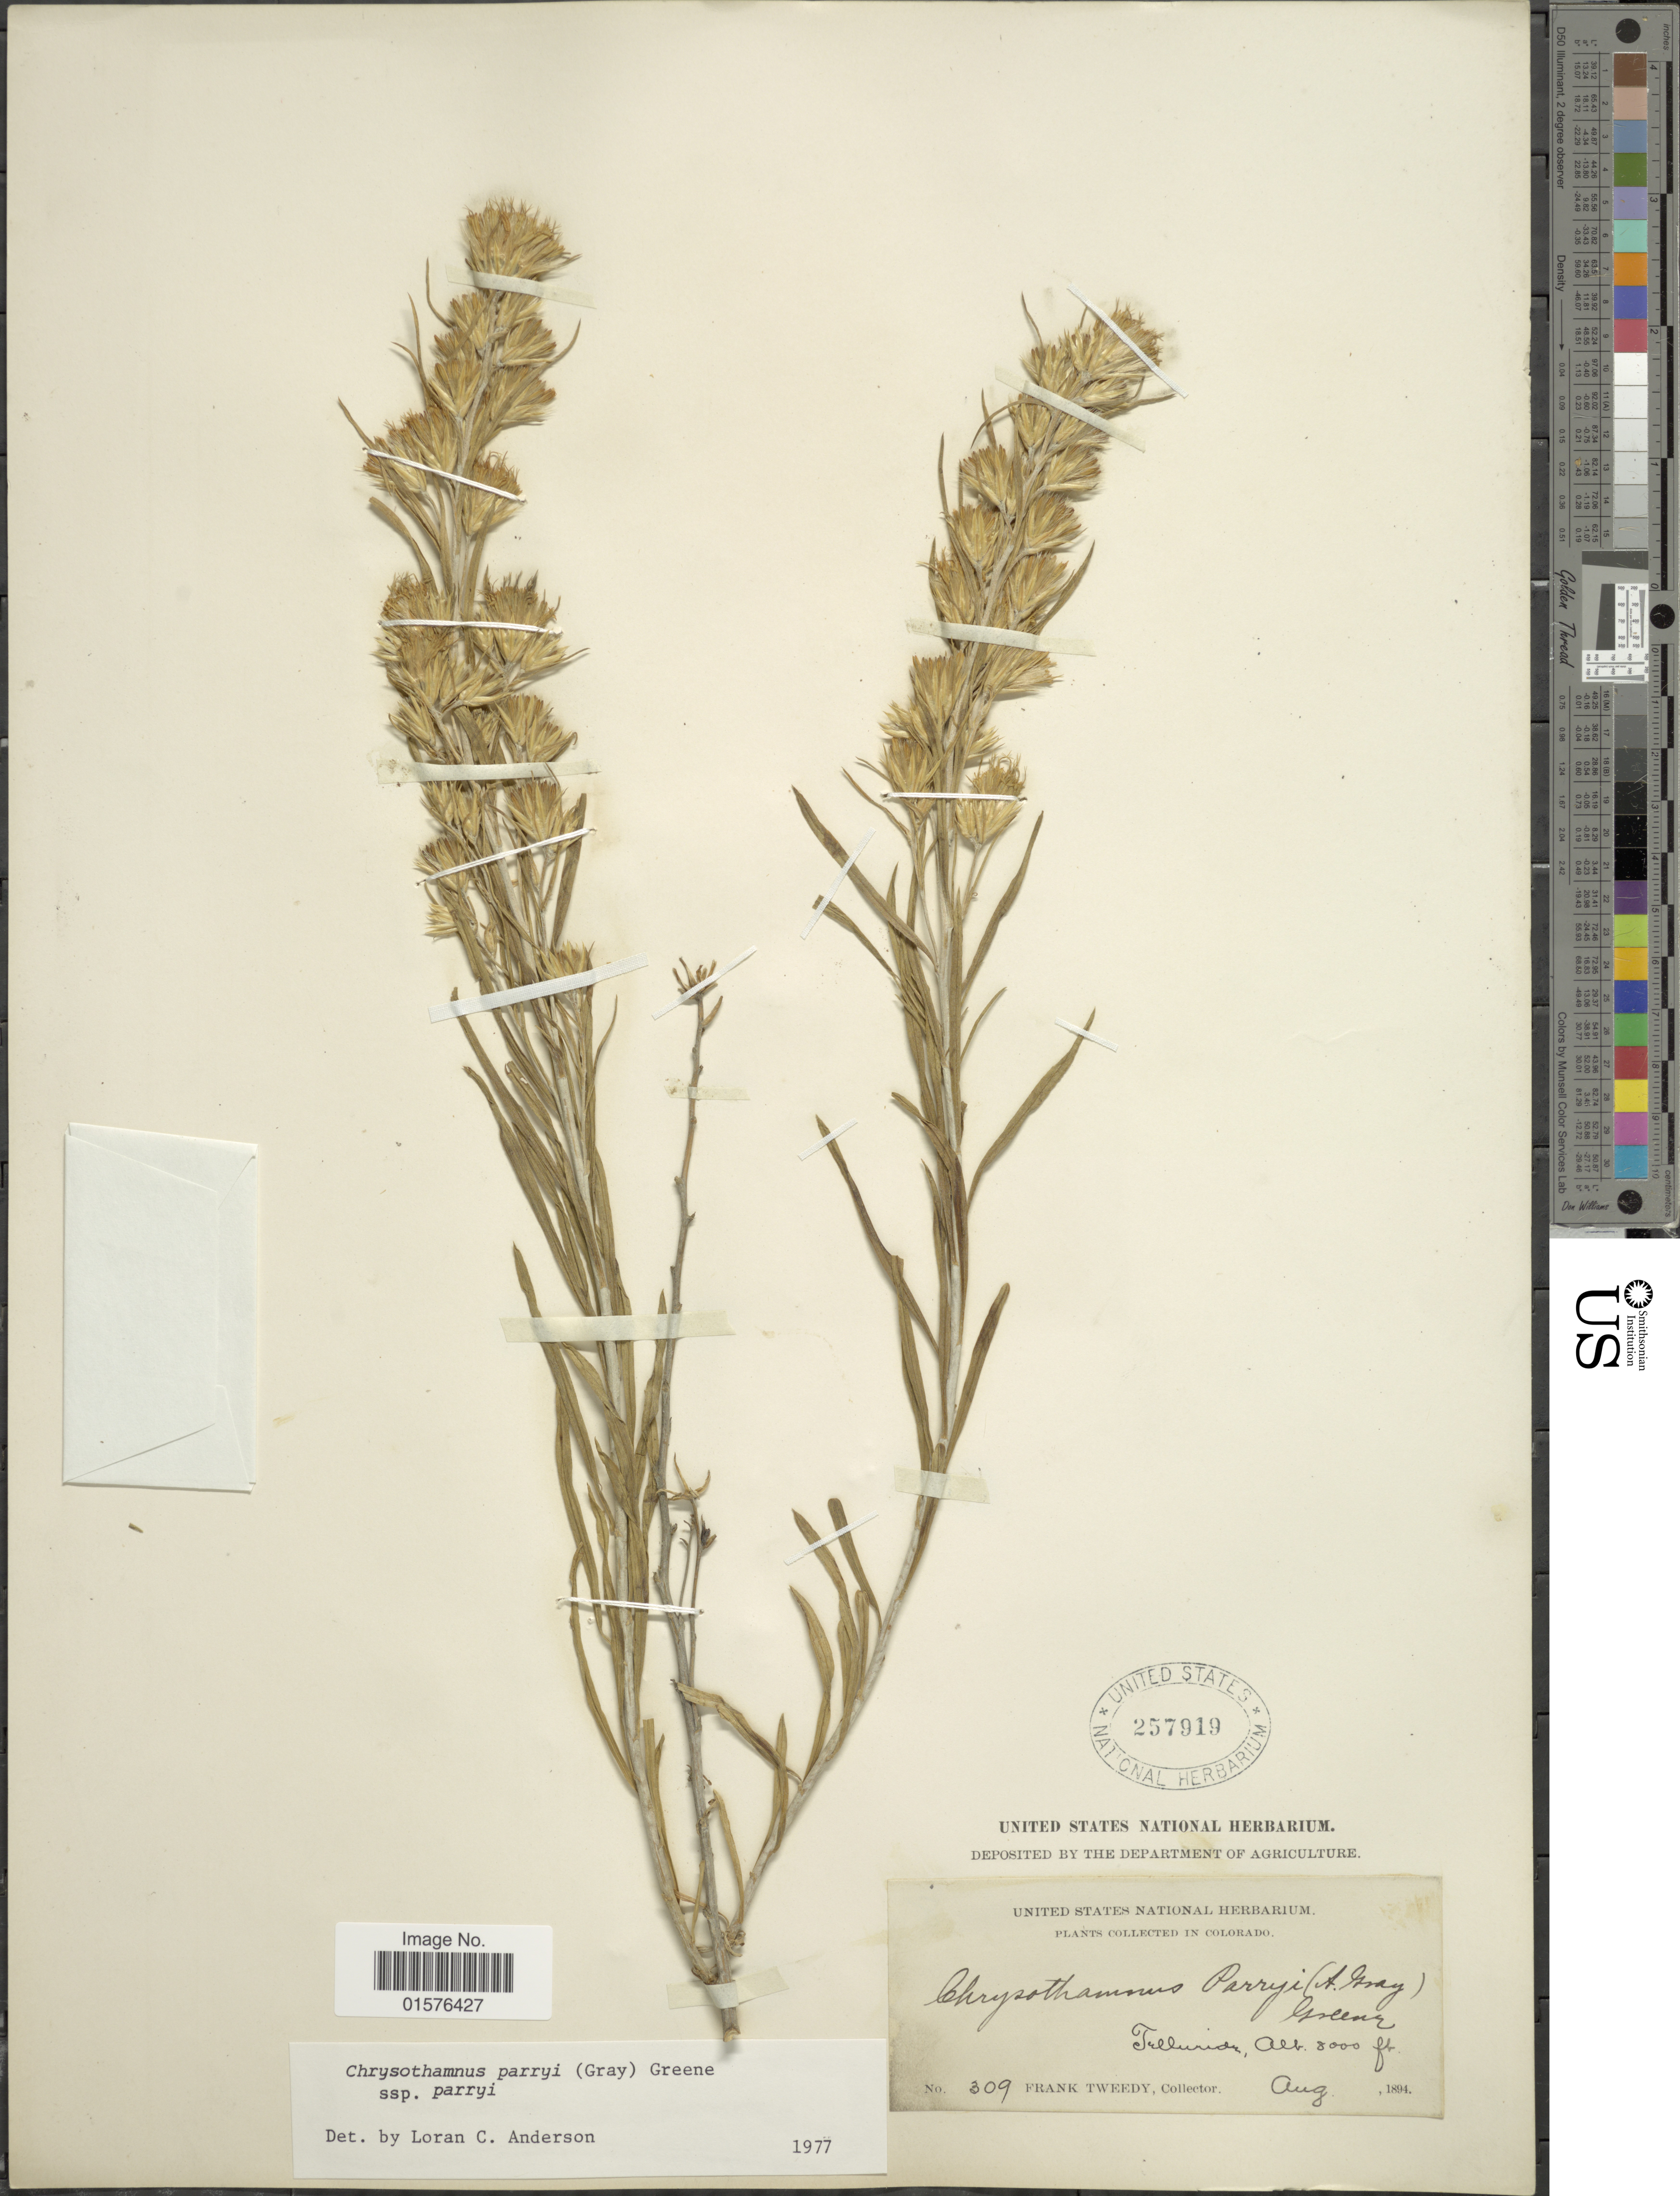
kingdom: Plantae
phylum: Tracheophyta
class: Magnoliopsida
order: Asterales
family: Asteraceae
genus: Ericameria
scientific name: Ericameria parryi var. parryi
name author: (A. Gray) G.L. Nesom & G.I. Baird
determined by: Urbatsch, Lowell E., Curator (LSU), Louisiana State University (UNITED STATES)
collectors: F. Tweedy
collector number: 309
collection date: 1894-08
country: United States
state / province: Colorado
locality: Telluride.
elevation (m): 2438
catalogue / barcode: US 257919